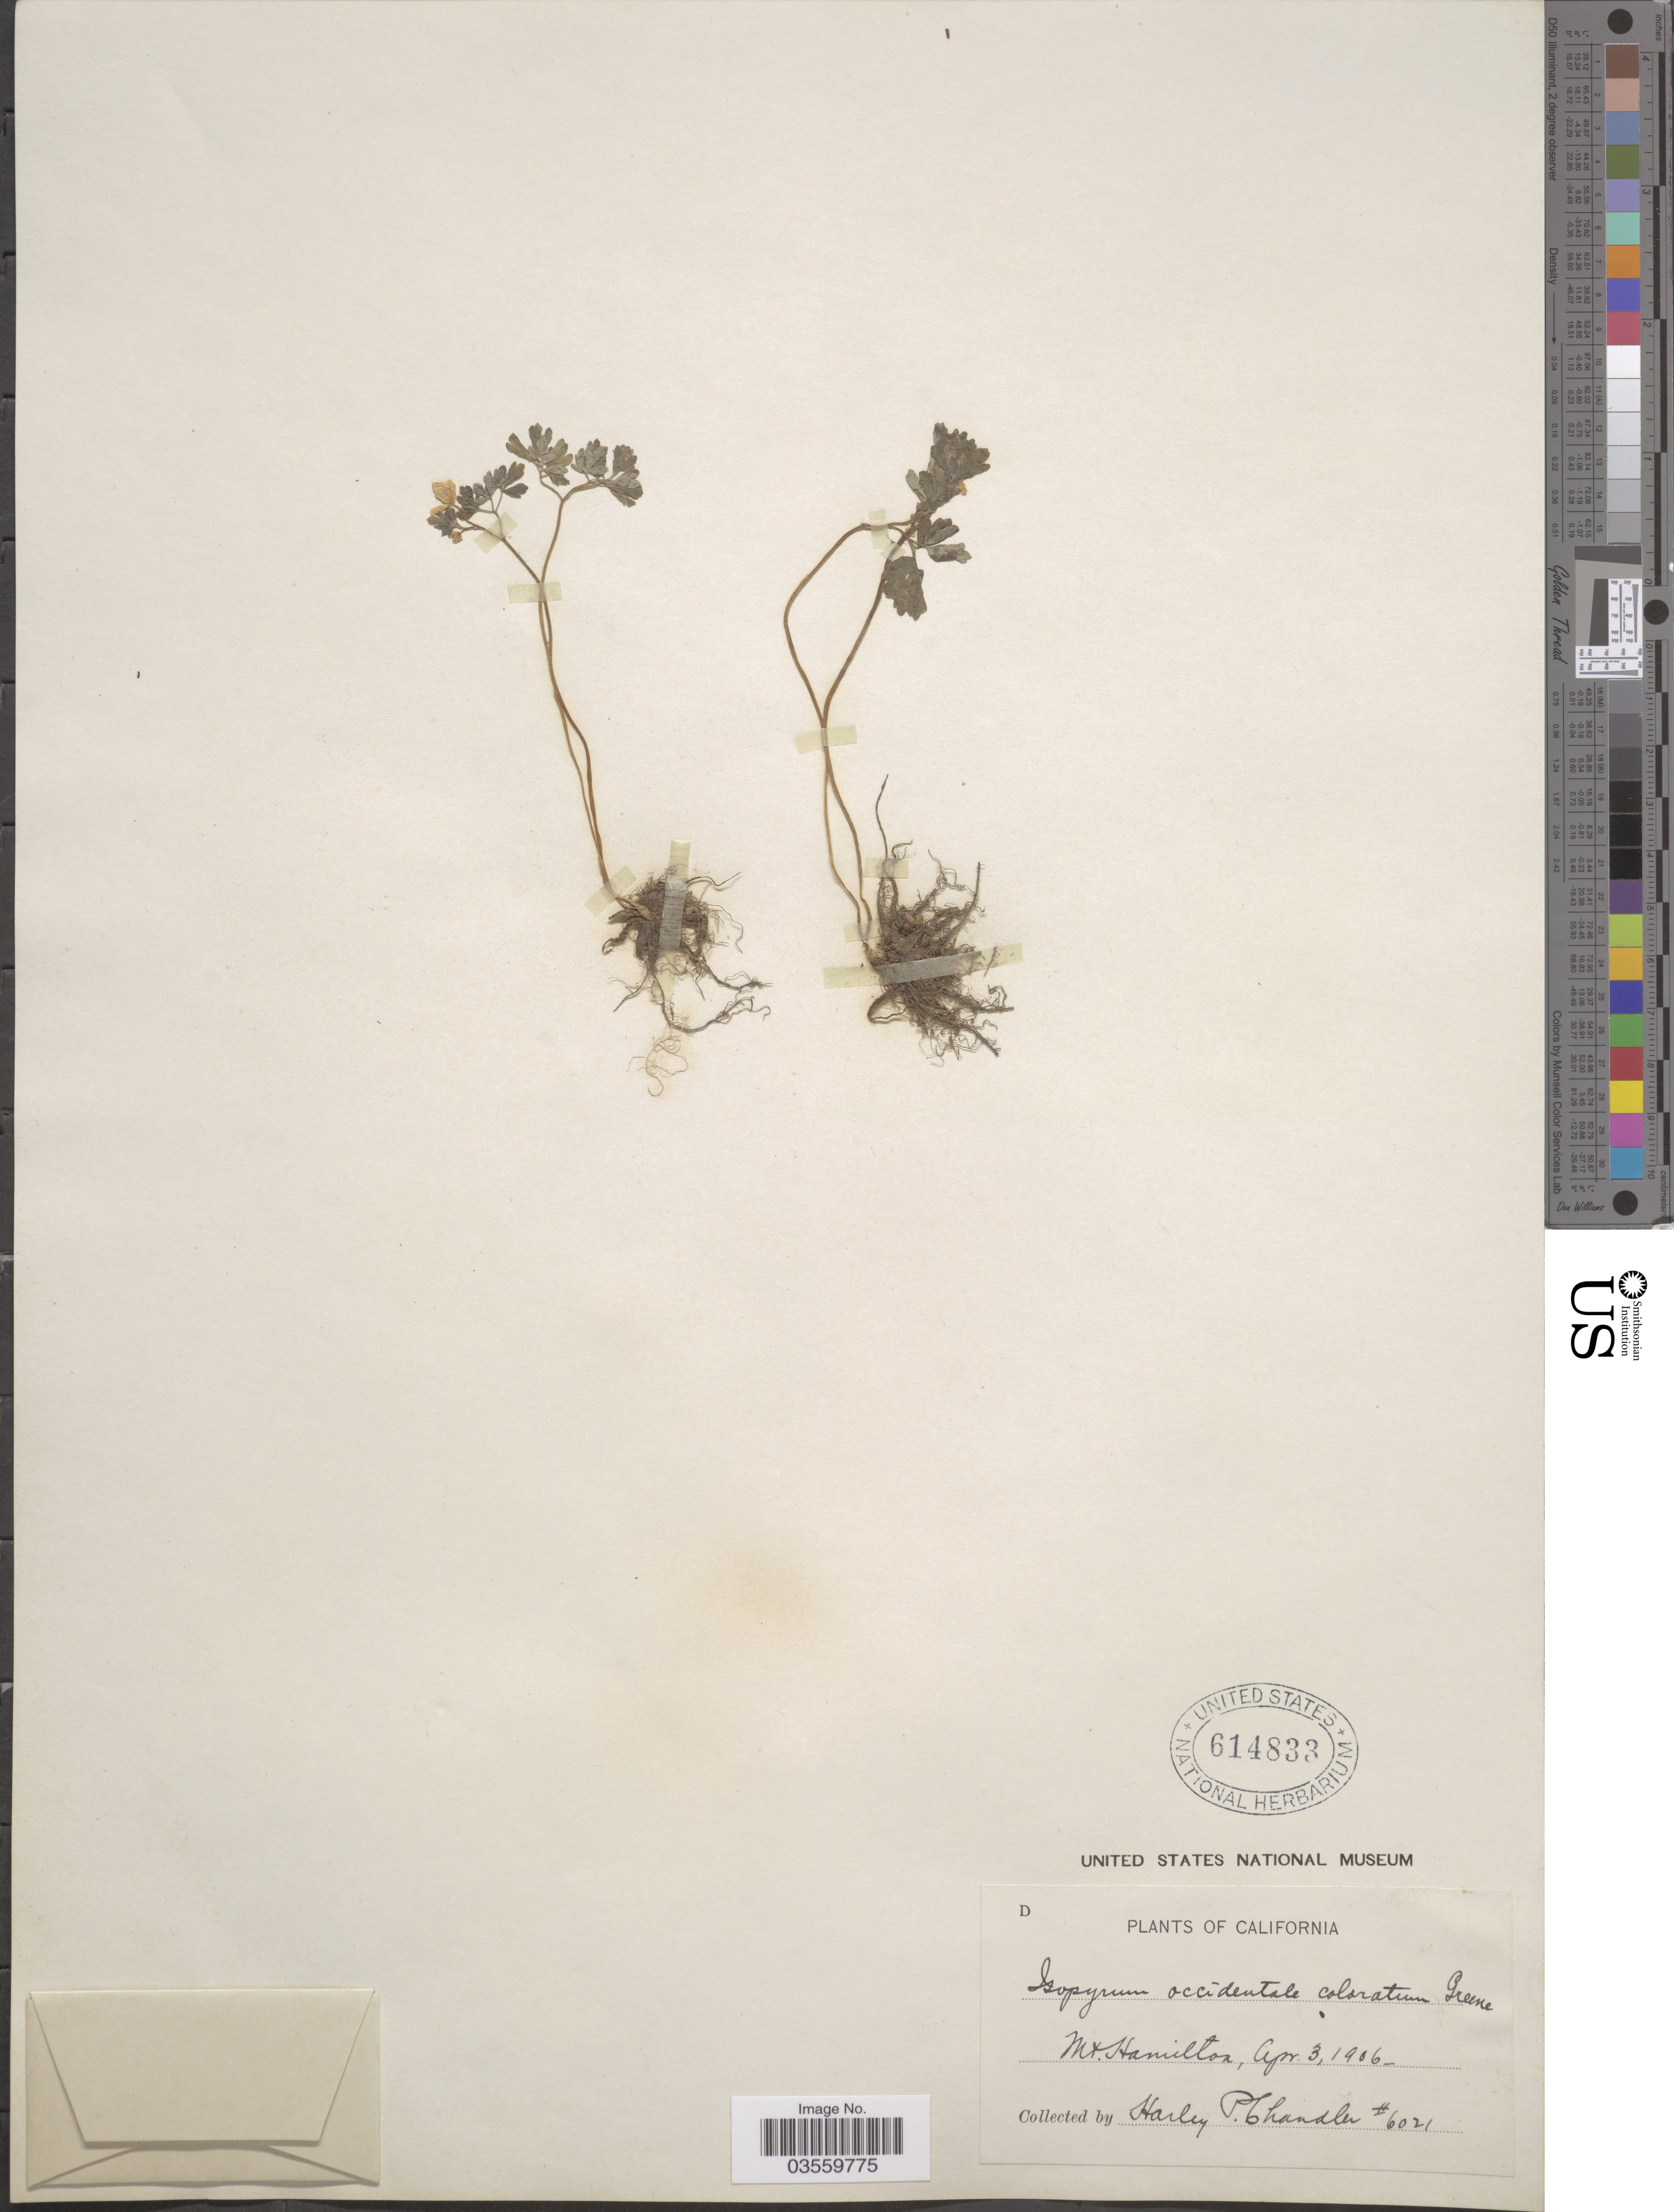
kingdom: Plantae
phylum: Tracheophyta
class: Magnoliopsida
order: Ranunculales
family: Ranunculaceae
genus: Enemion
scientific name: Enemion occidentale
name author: (Hook. & Arn.) J.R. Drumm. & Hutch.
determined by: Strong, Mark T., (BOT), Smithsonian Institution - National Museum of Natural History (UNITED STATES)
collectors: H. Chandler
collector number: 6021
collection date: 1906-04-03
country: United States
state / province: California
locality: Mt. Hamilton.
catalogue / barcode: US 614833